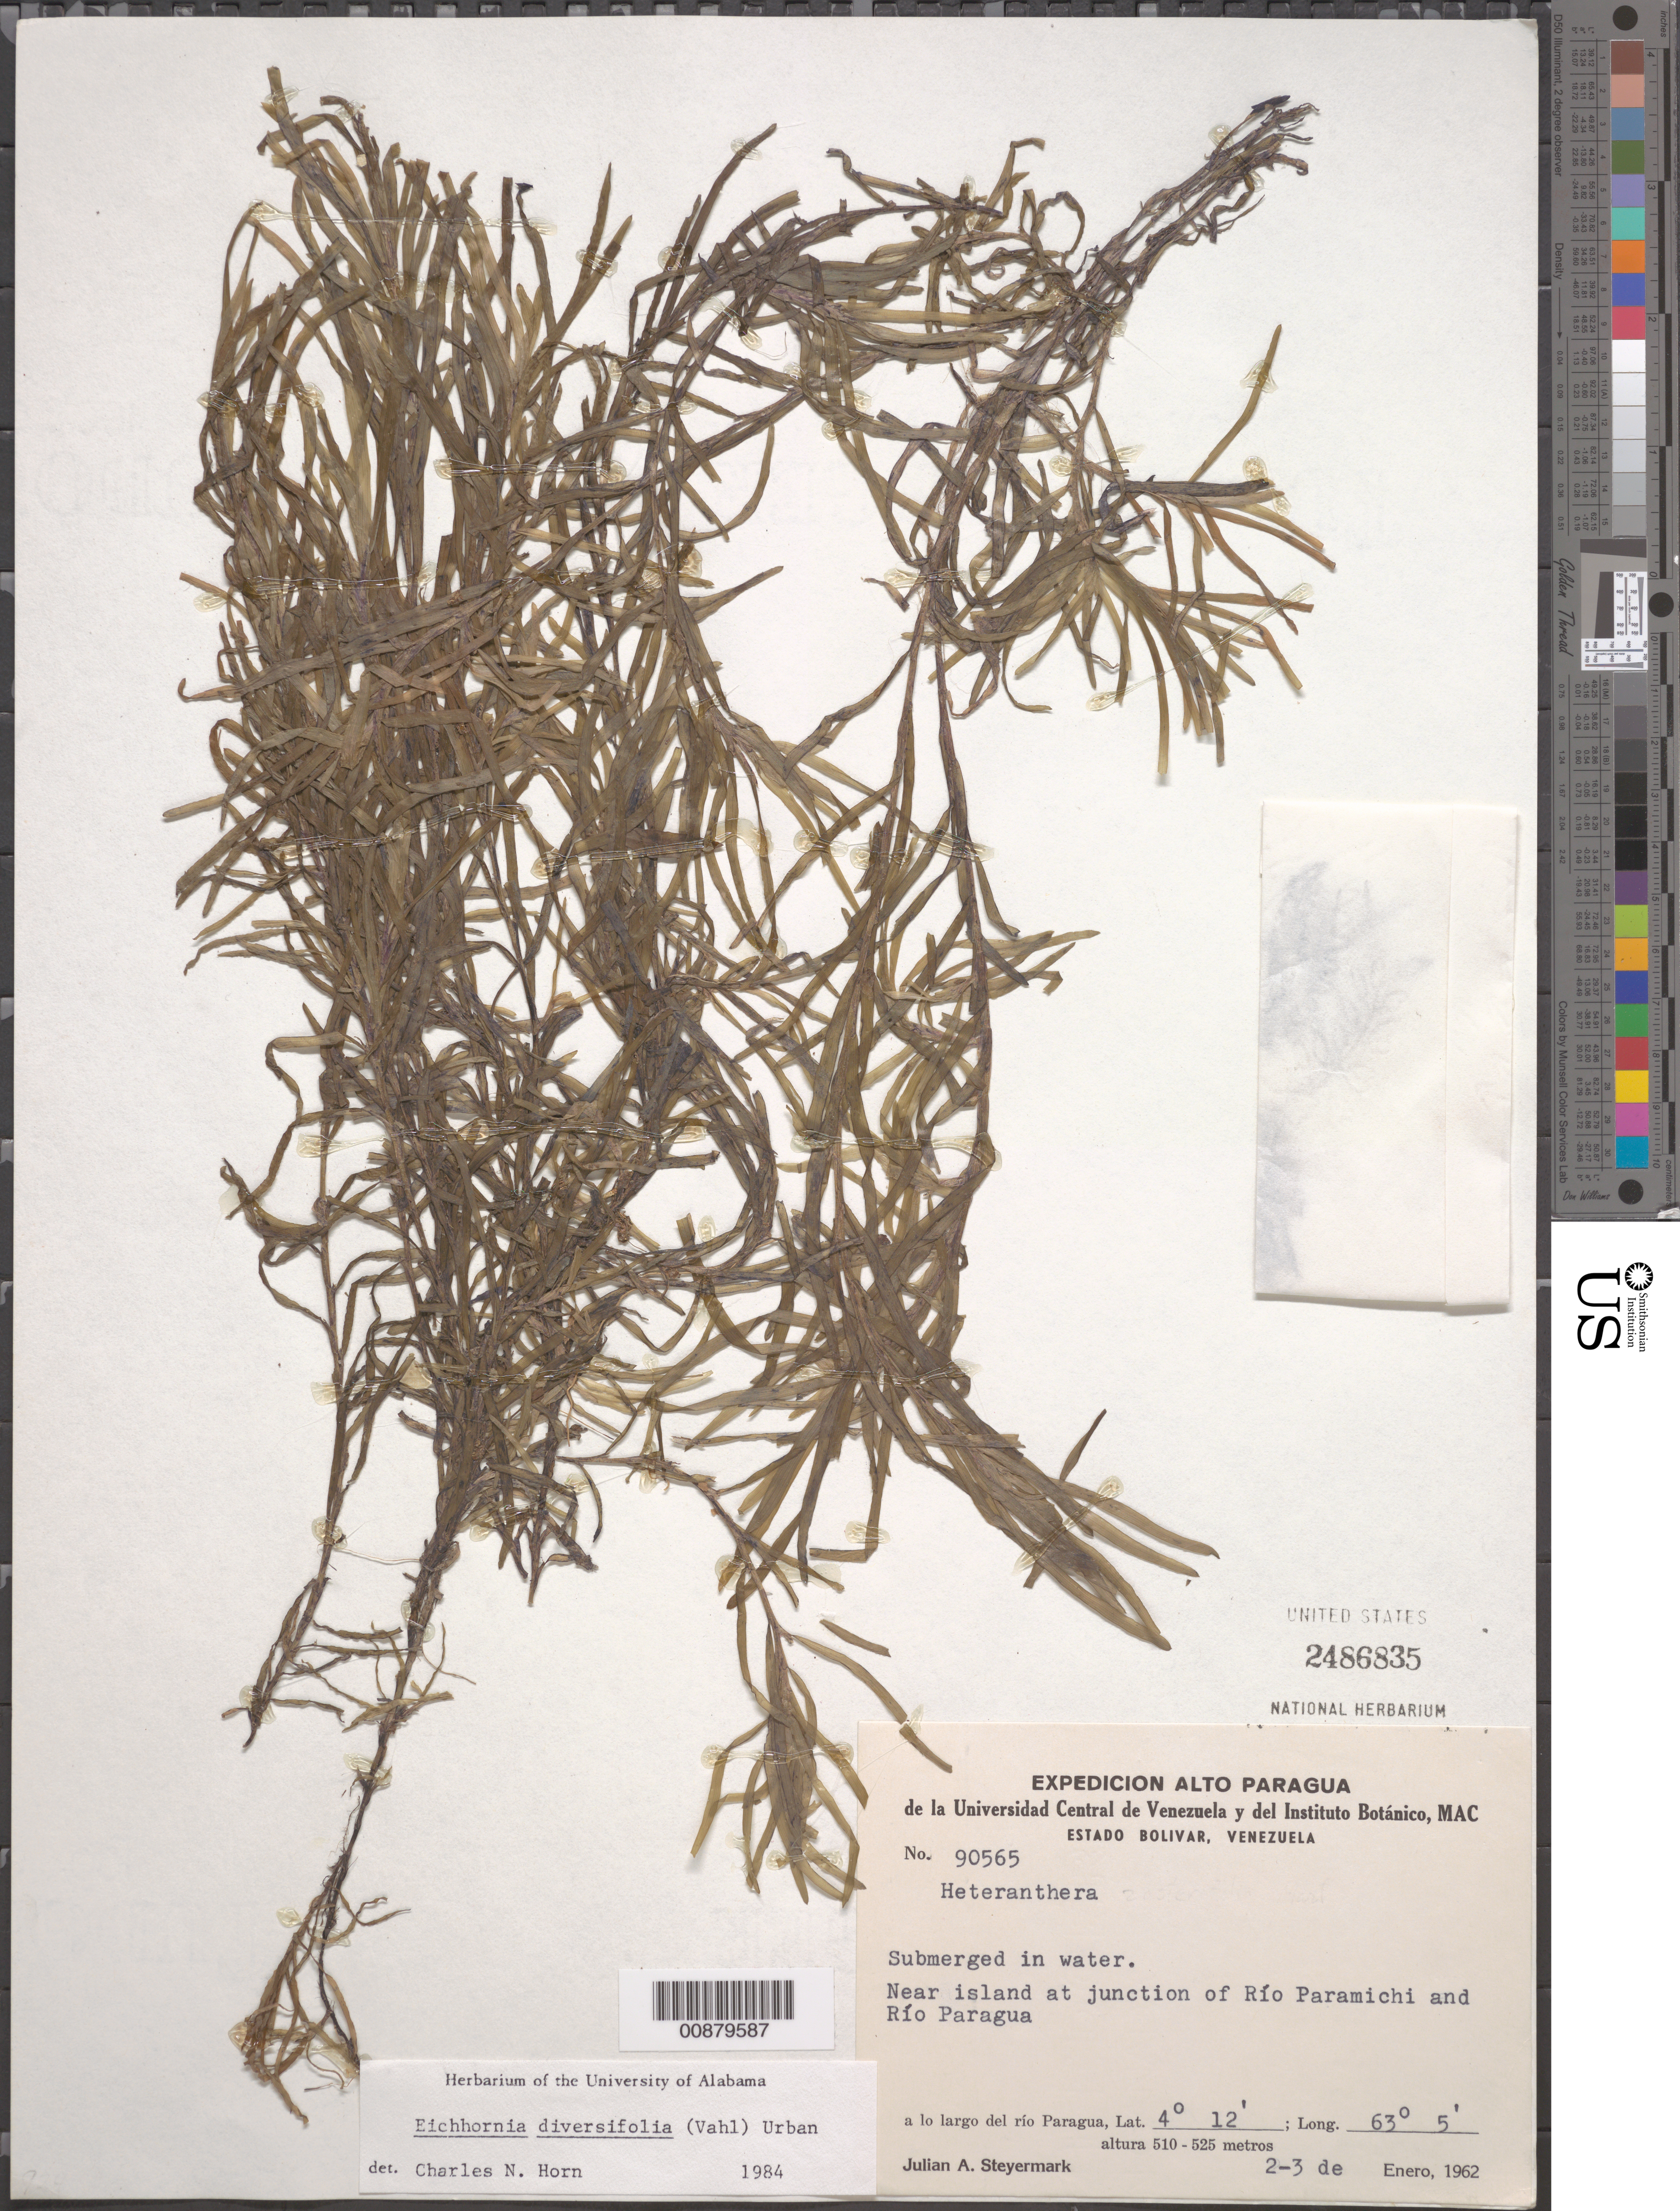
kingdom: Plantae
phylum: Tracheophyta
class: Liliopsida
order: Commelinales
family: Pontederiaceae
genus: Eichhornia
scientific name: Eichhornia diversifolia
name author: (Vahl) Urb.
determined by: Horn, Charles N.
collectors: J. Steyermark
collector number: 90565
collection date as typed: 2-Jan-62 to 3-Jan-62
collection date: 1962-01-02/1962-01-03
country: Venezuela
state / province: Bolívar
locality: Río Paramichi, at junction with Río Paragua; near island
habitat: Submerged in water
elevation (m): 510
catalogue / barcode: US 2486835